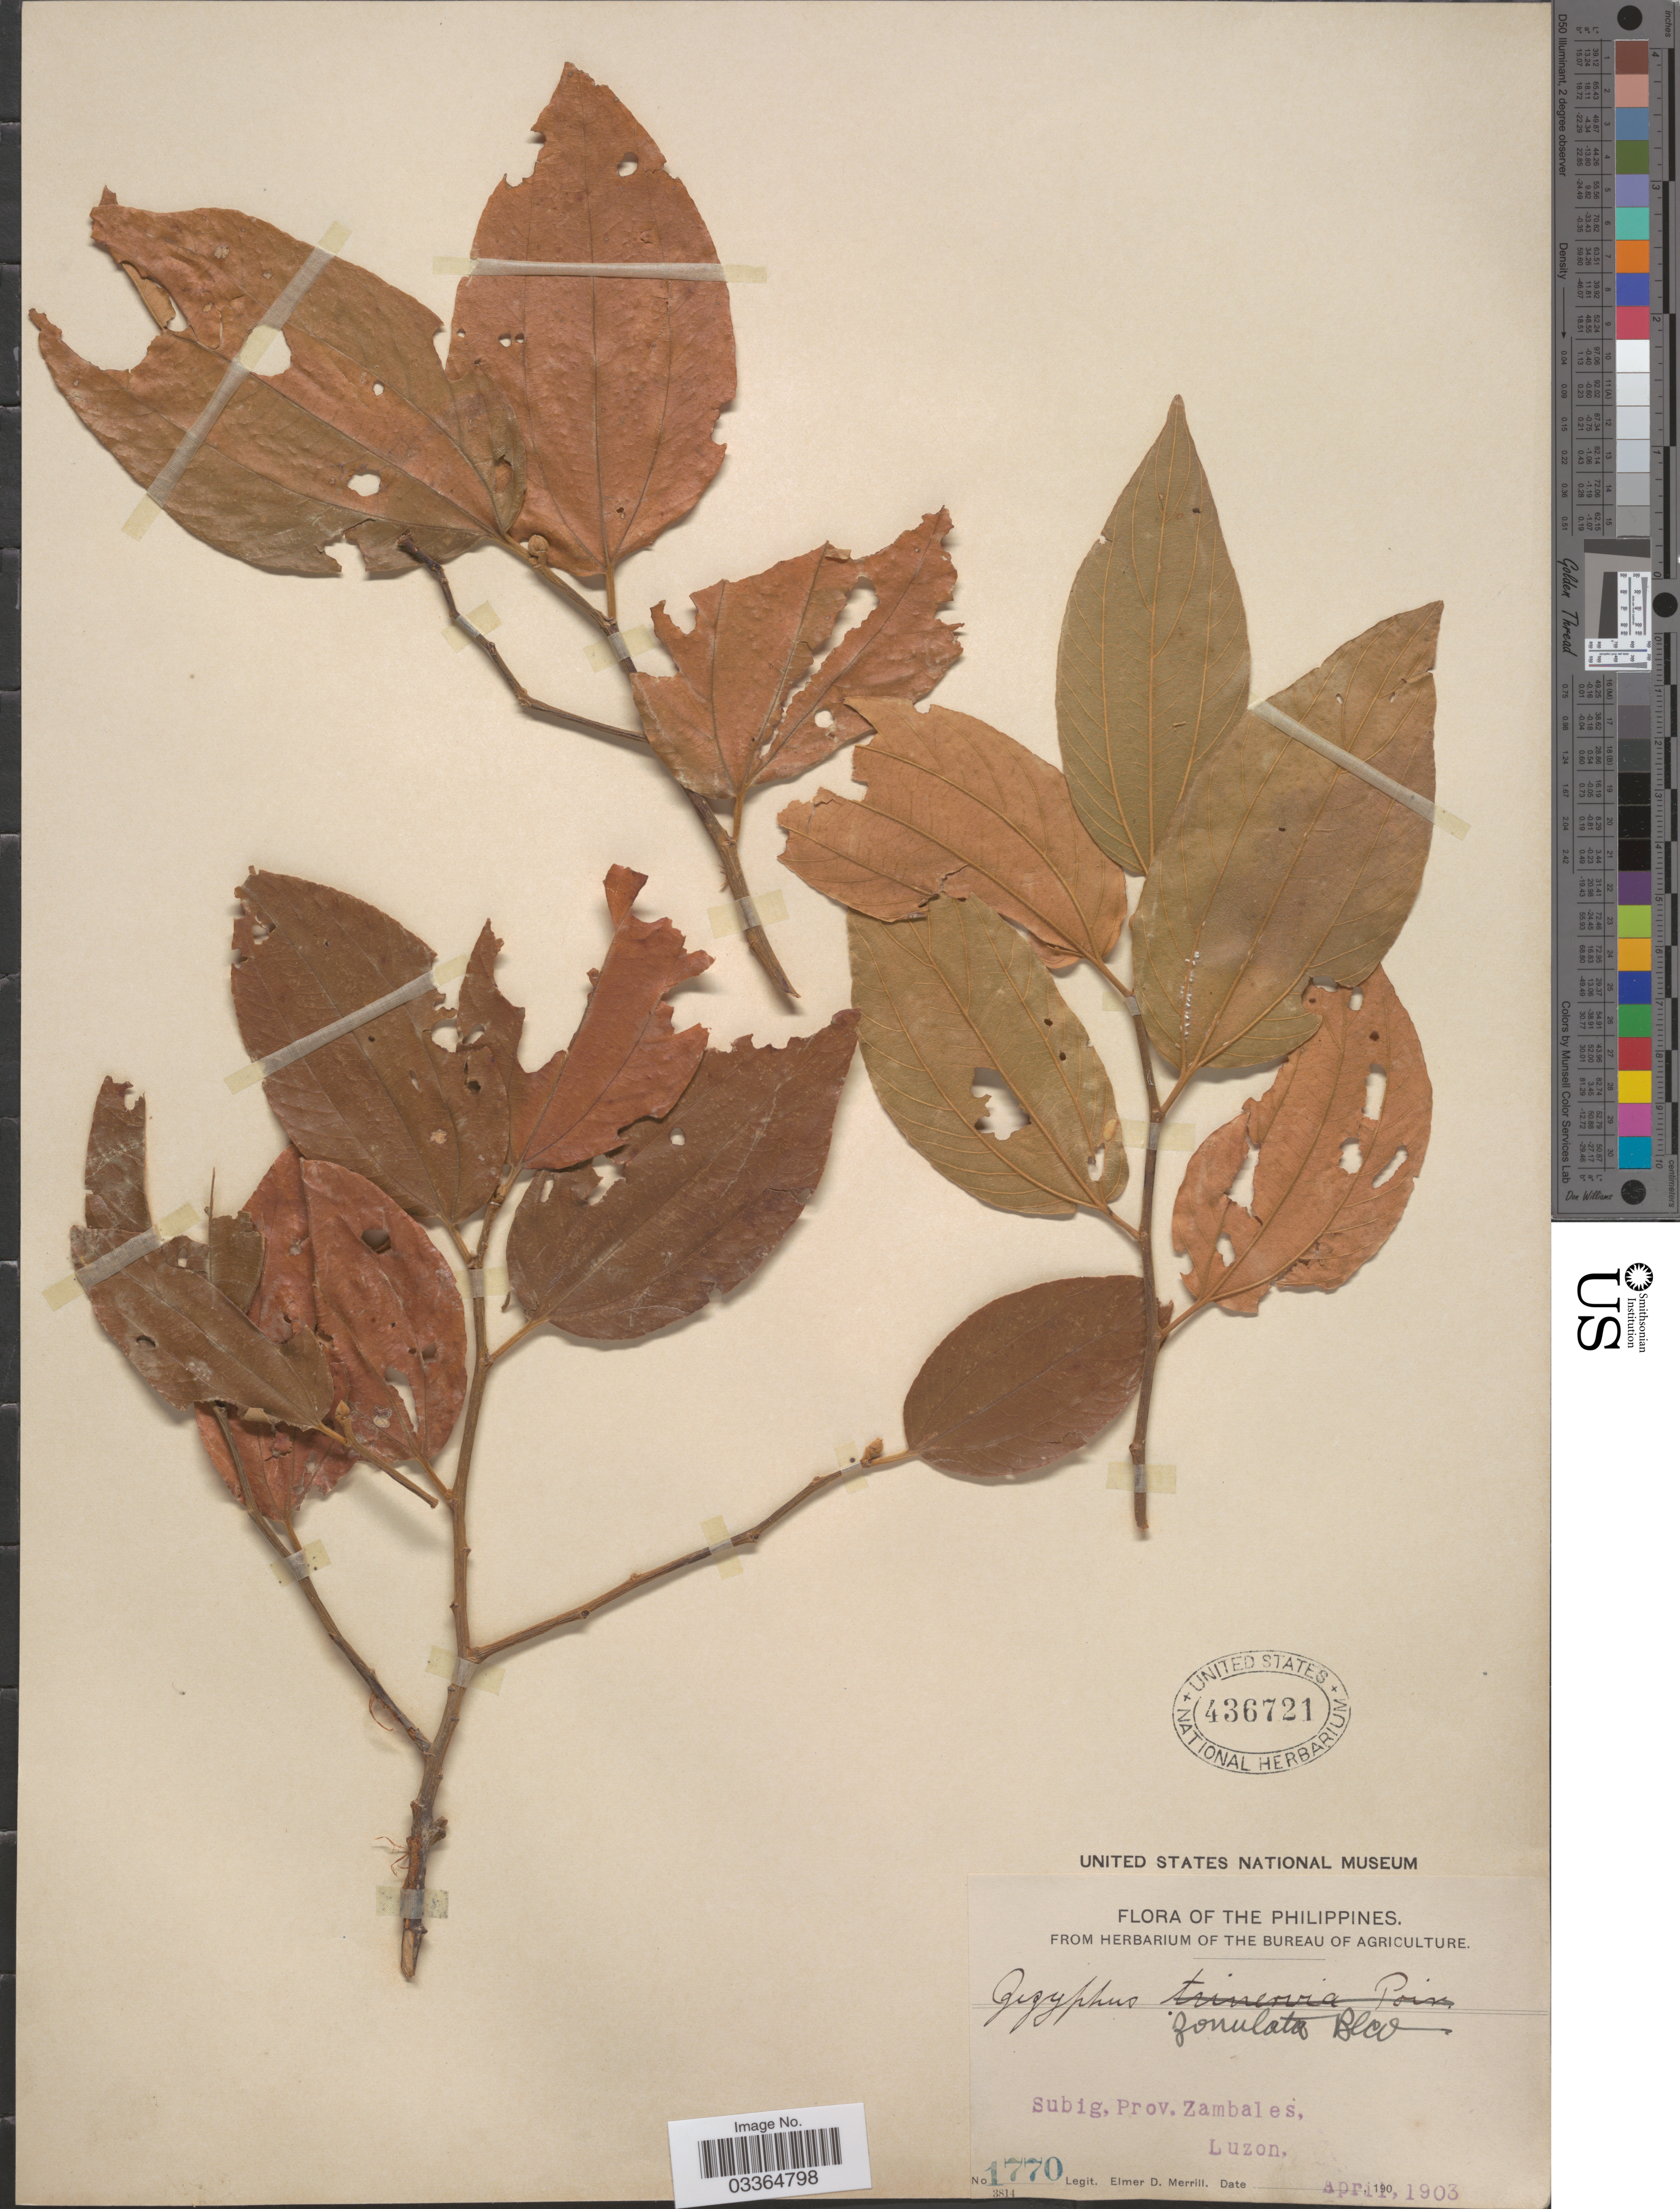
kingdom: Plantae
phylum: Tracheophyta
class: Magnoliopsida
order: Rosales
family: Rhamnaceae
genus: Ziziphus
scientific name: Ziziphus talanai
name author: (Blanco) Merr.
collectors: E. D. Merrill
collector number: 1770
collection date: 1903-04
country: Philippines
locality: Subig, Prov. Zambales, Luzon.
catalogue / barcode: US 436721